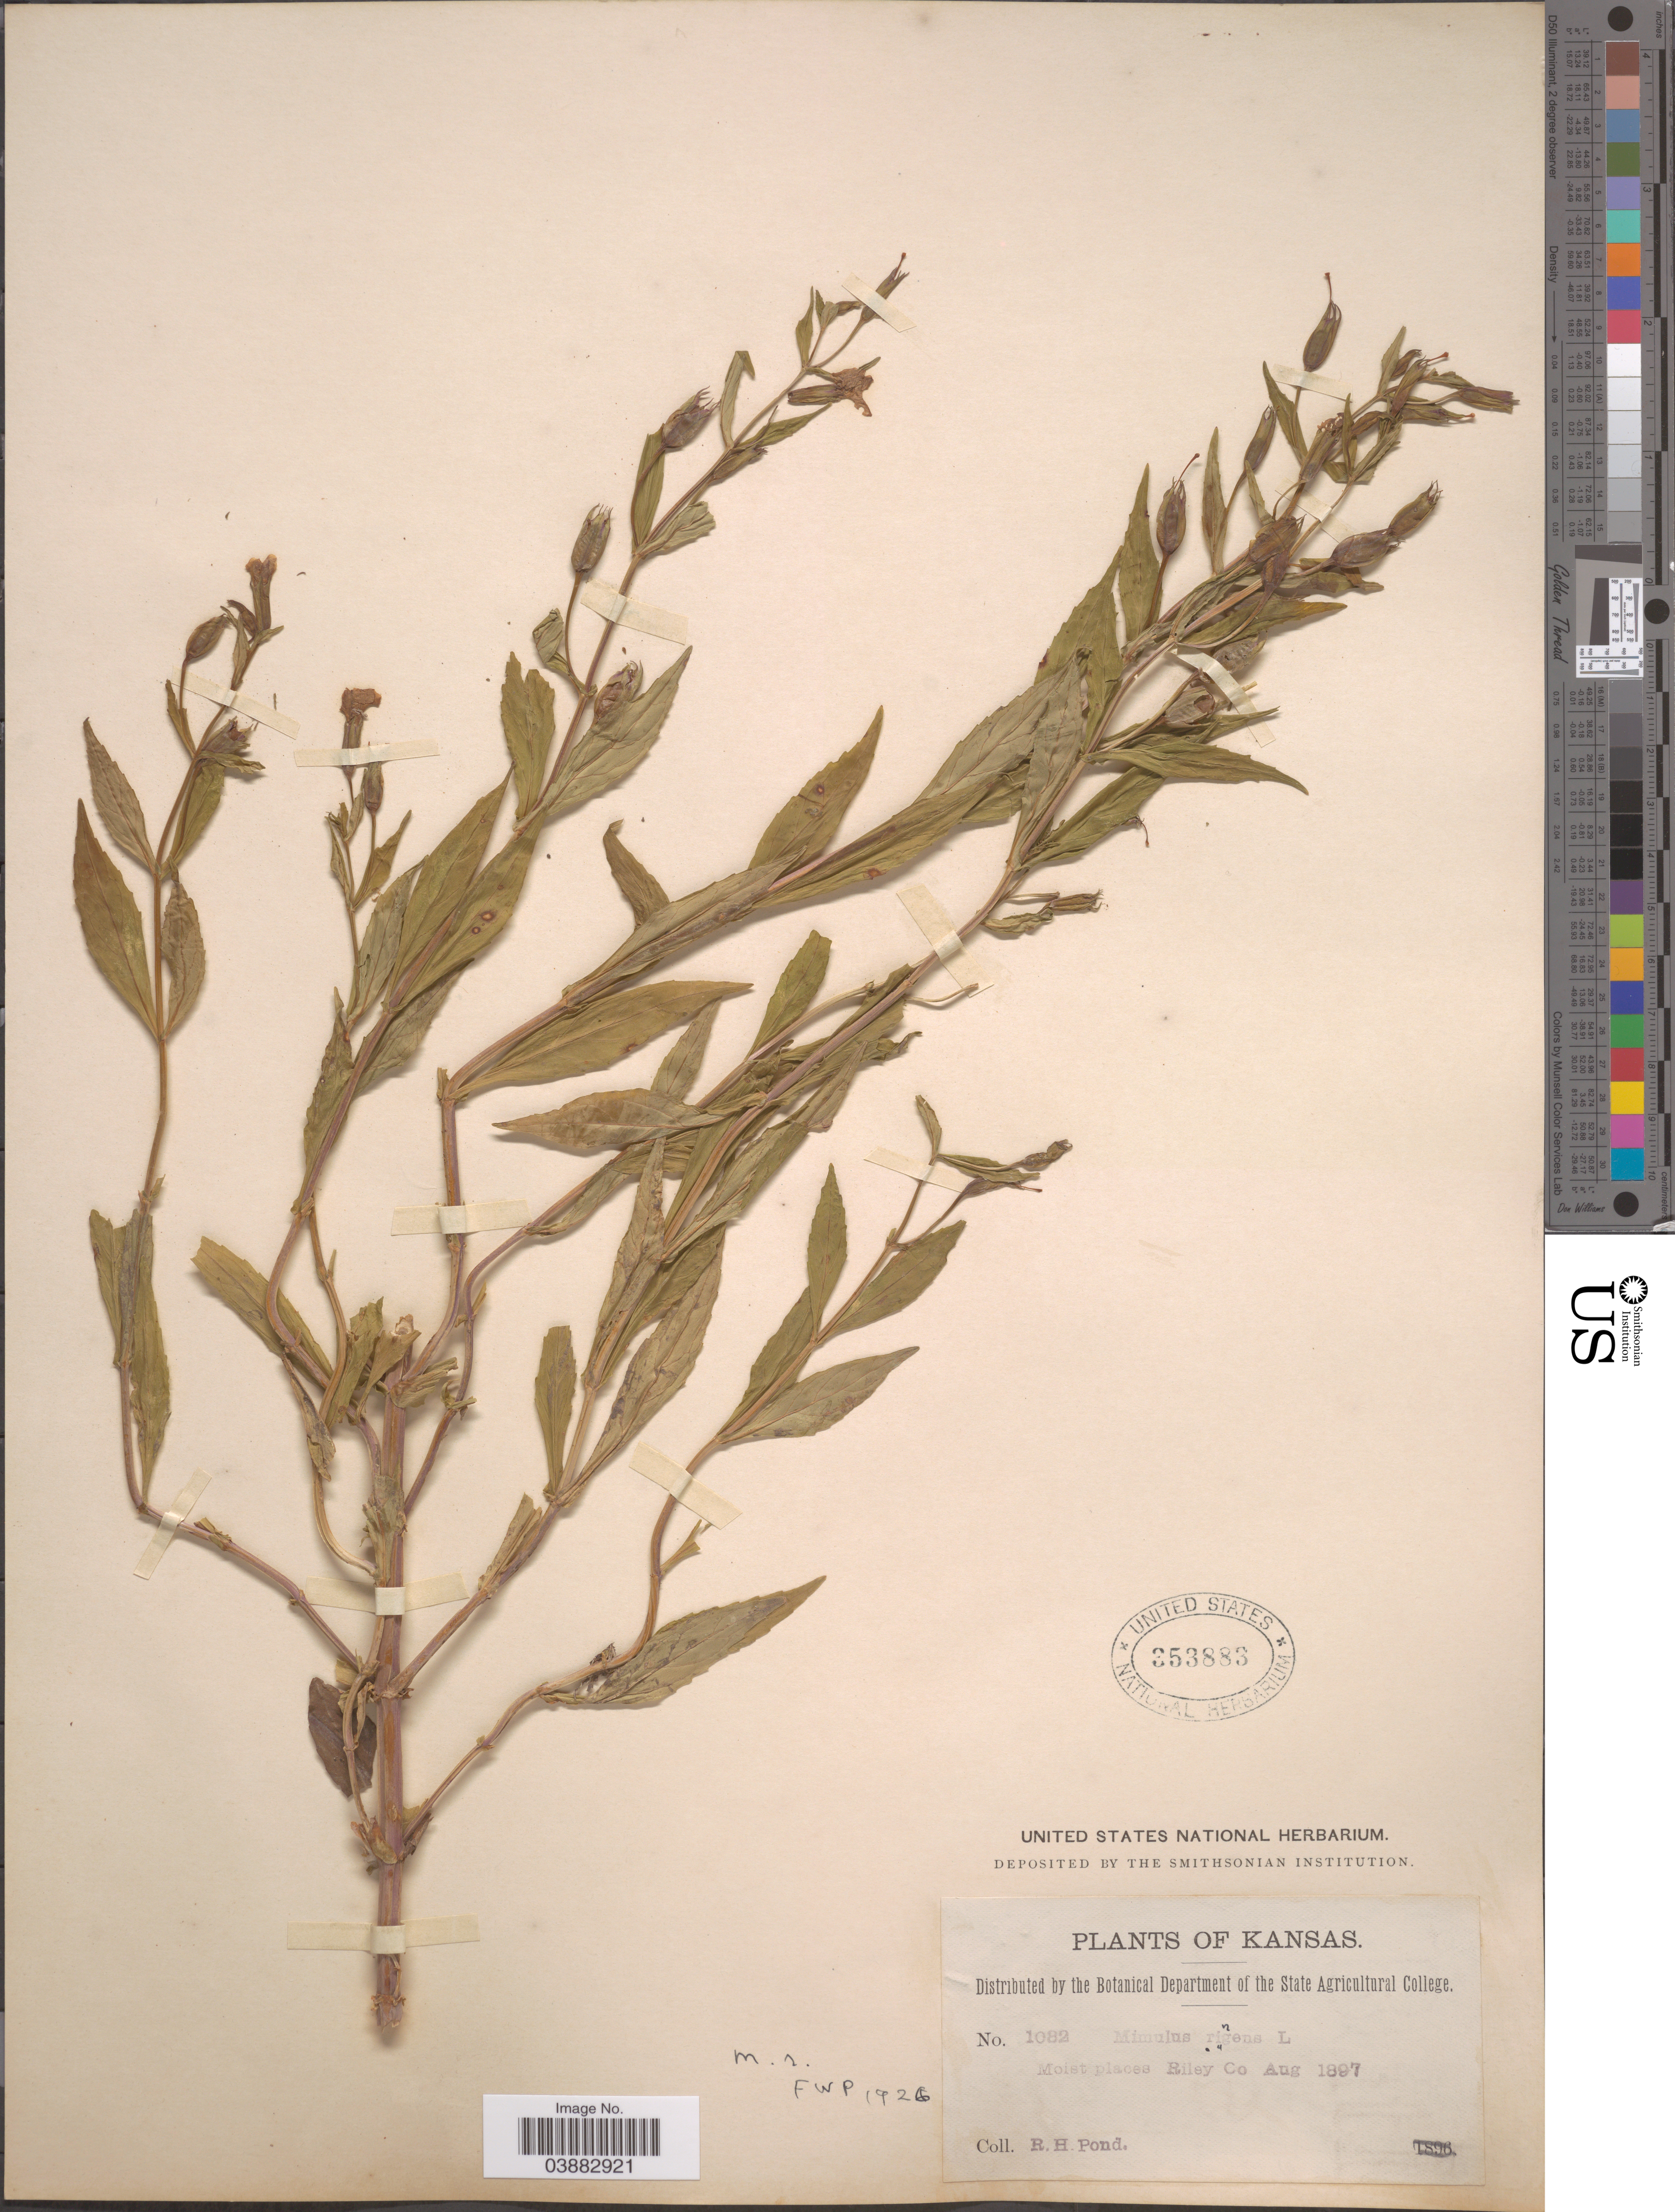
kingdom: Plantae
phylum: Tracheophyta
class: Magnoliopsida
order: Lamiales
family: Phrymaceae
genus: Mimulus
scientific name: Mimulus ringens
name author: L.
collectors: R. Pond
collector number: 1082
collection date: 1897-08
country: United States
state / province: Kansas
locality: Riley Co.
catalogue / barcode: US 353883